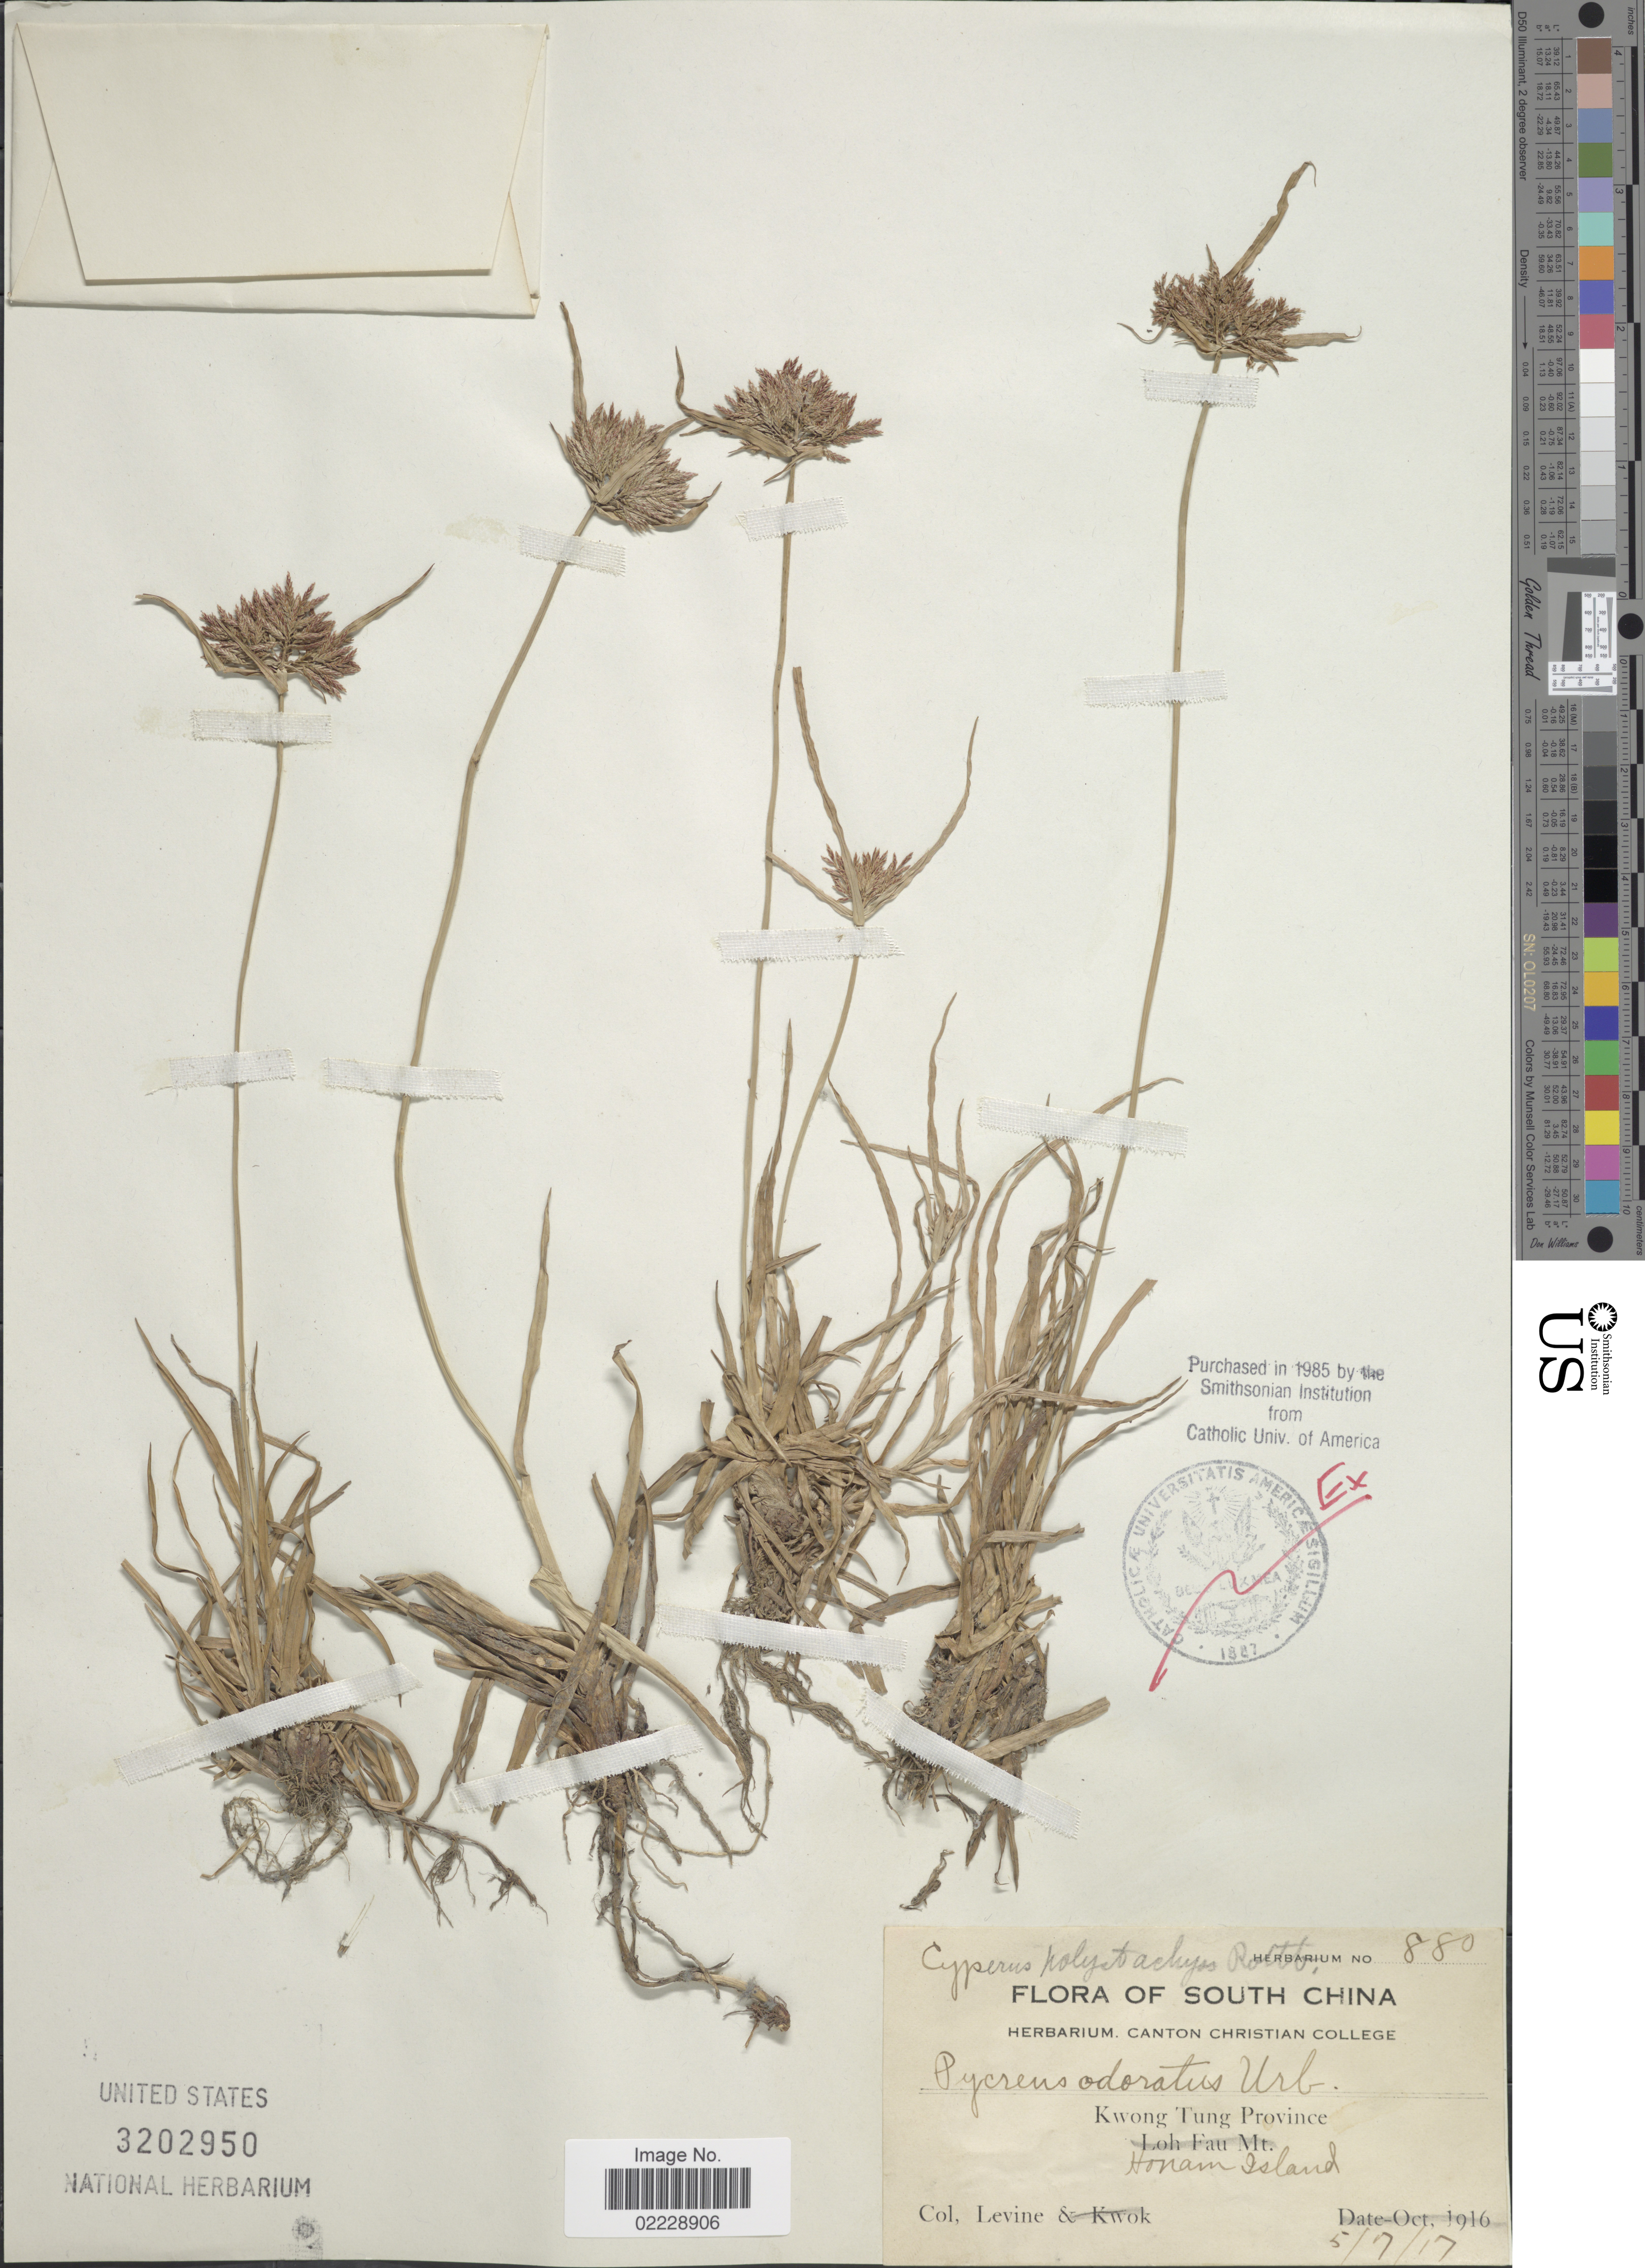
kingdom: Plantae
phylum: Tracheophyta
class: Liliopsida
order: Poales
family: Cyperaceae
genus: Cyperus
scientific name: Cyperus polystachyos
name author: Rottb.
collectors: -. Levine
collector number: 880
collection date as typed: Transcribed d/m/y: 5/7/17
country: China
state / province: Henan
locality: South China. Kwong Tung Province. Honam Island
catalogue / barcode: US 3202950